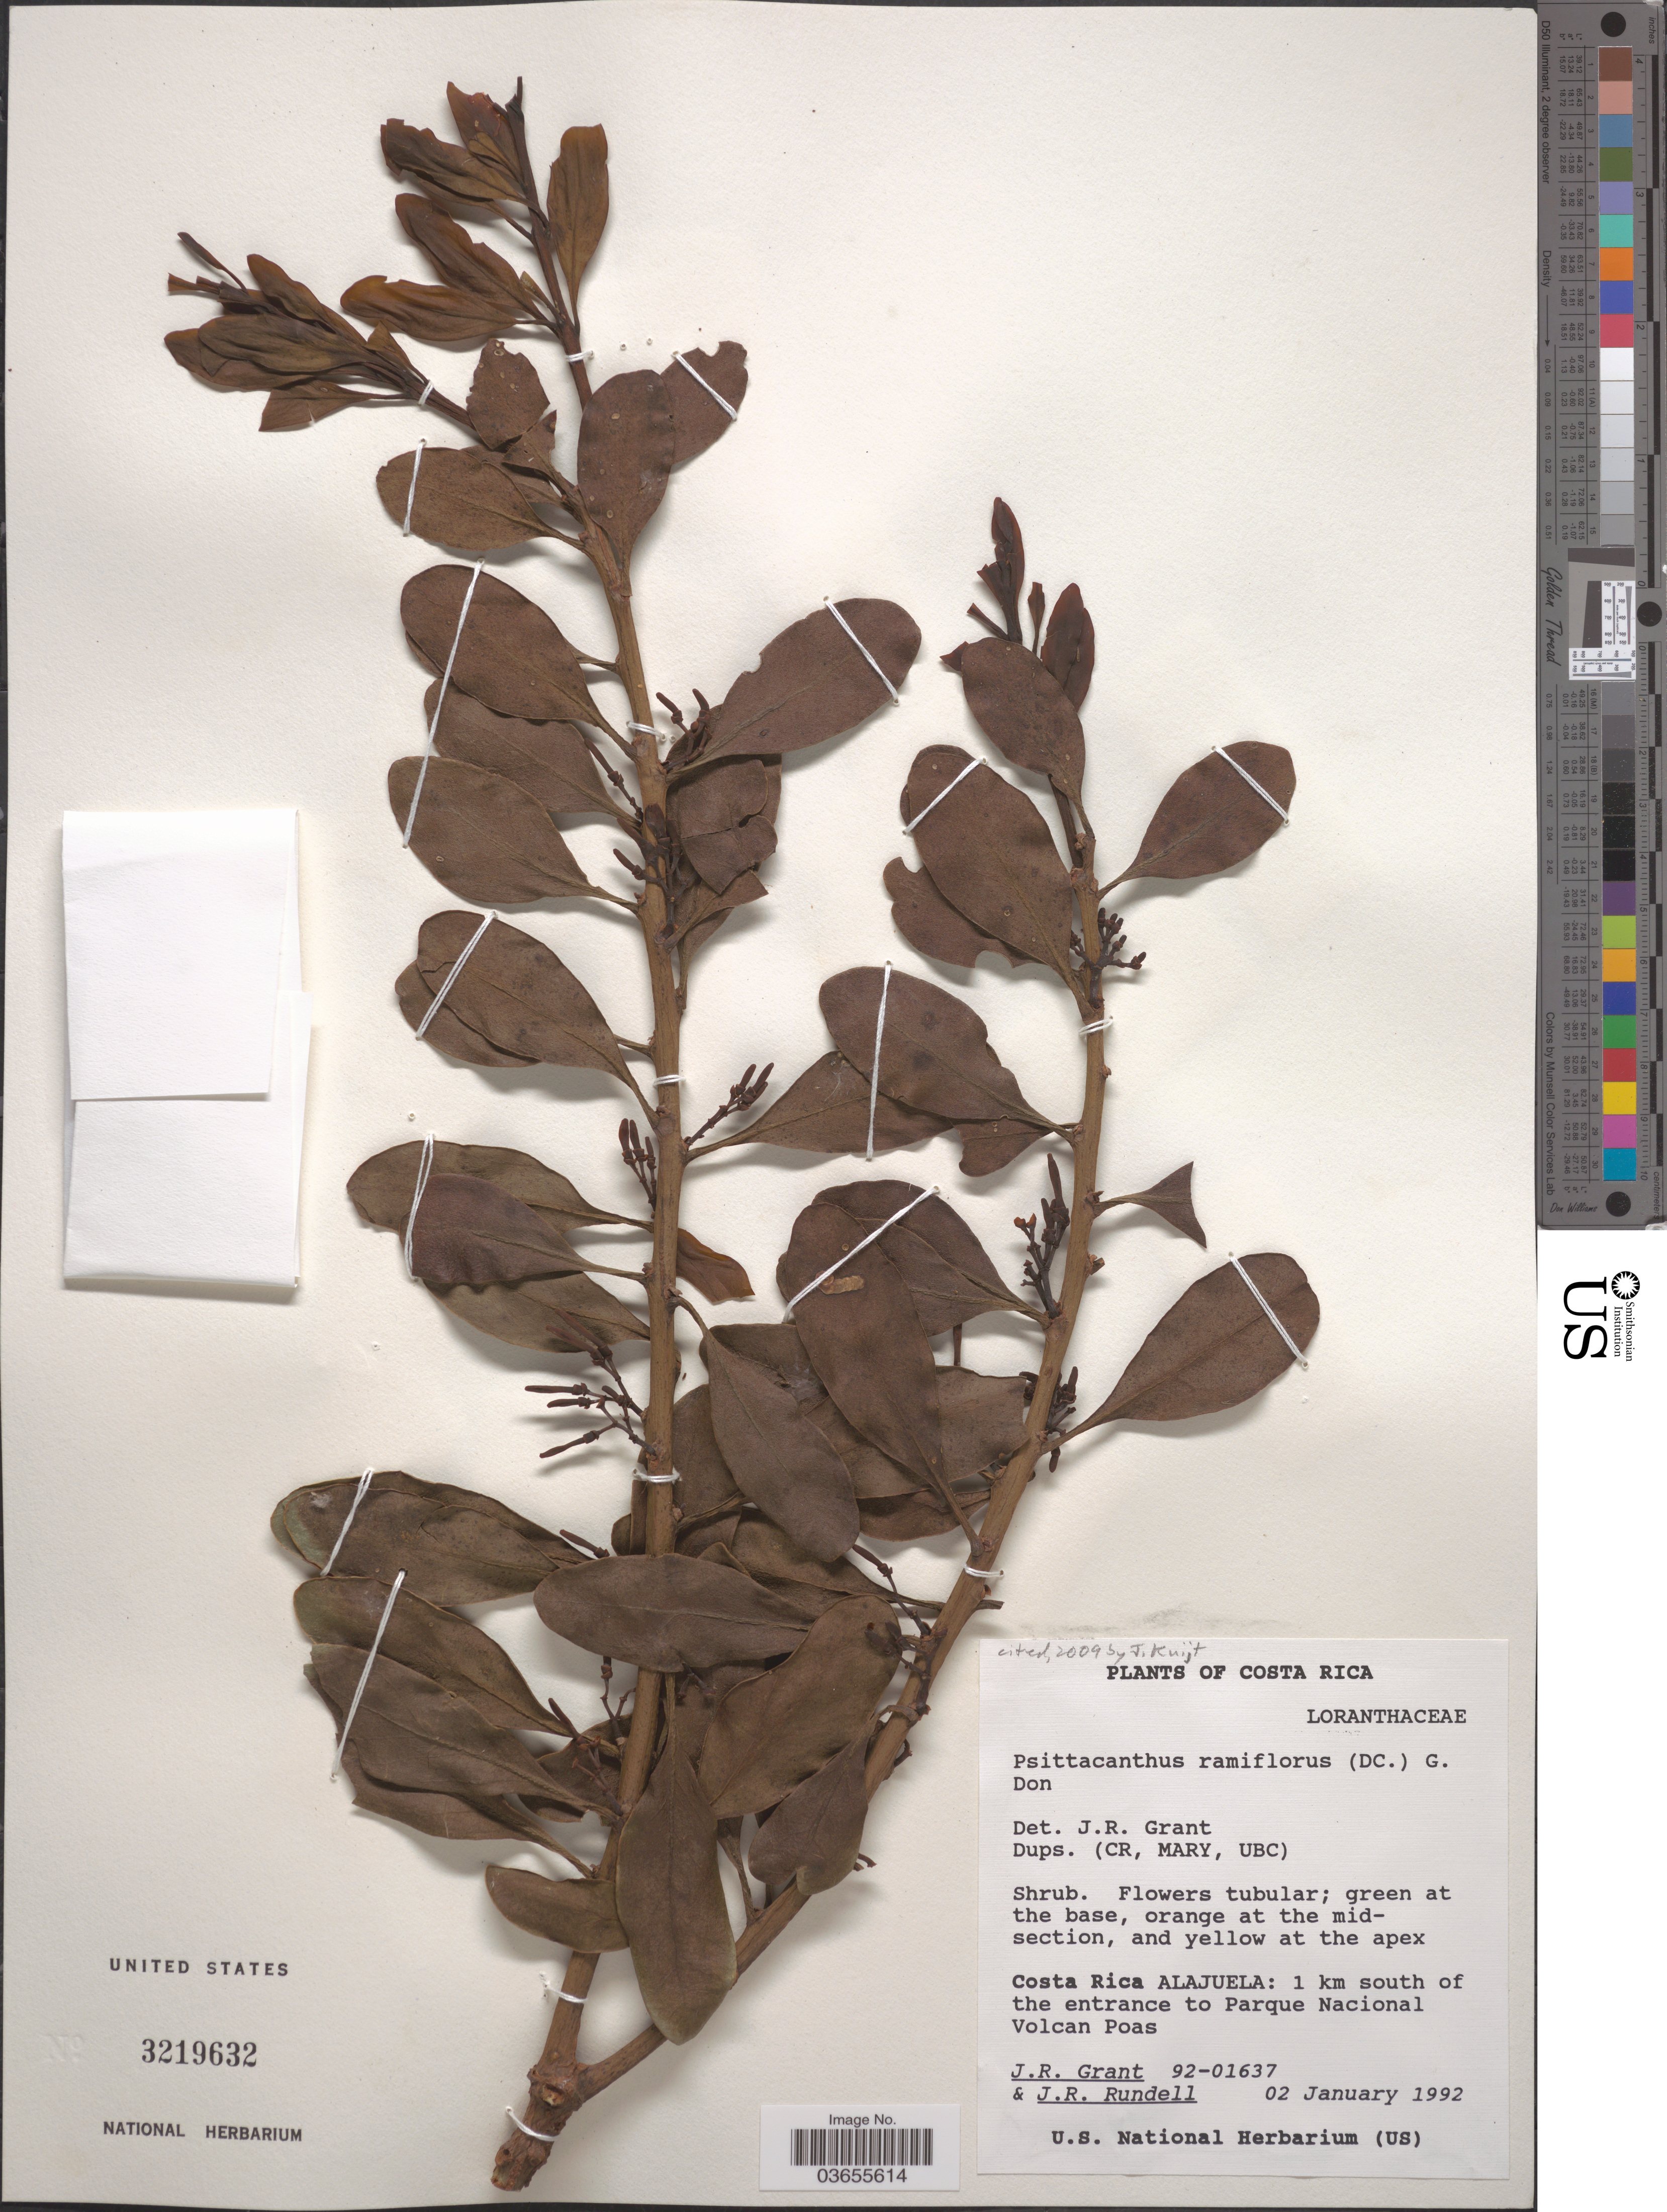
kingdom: Plantae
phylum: Tracheophyta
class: Magnoliopsida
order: Santalales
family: Loranthaceae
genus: Psittacanthus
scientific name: Psittacanthus ramiflorus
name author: (Moc. & Sessé ex DC.) G. Don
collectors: J. Grant & J. R. Rundell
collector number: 92-01637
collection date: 1992-01-02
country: Costa Rica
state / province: Alajuela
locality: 1 km south of the entrance to Parque Nacional Volcan Poas.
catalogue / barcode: US 3219632